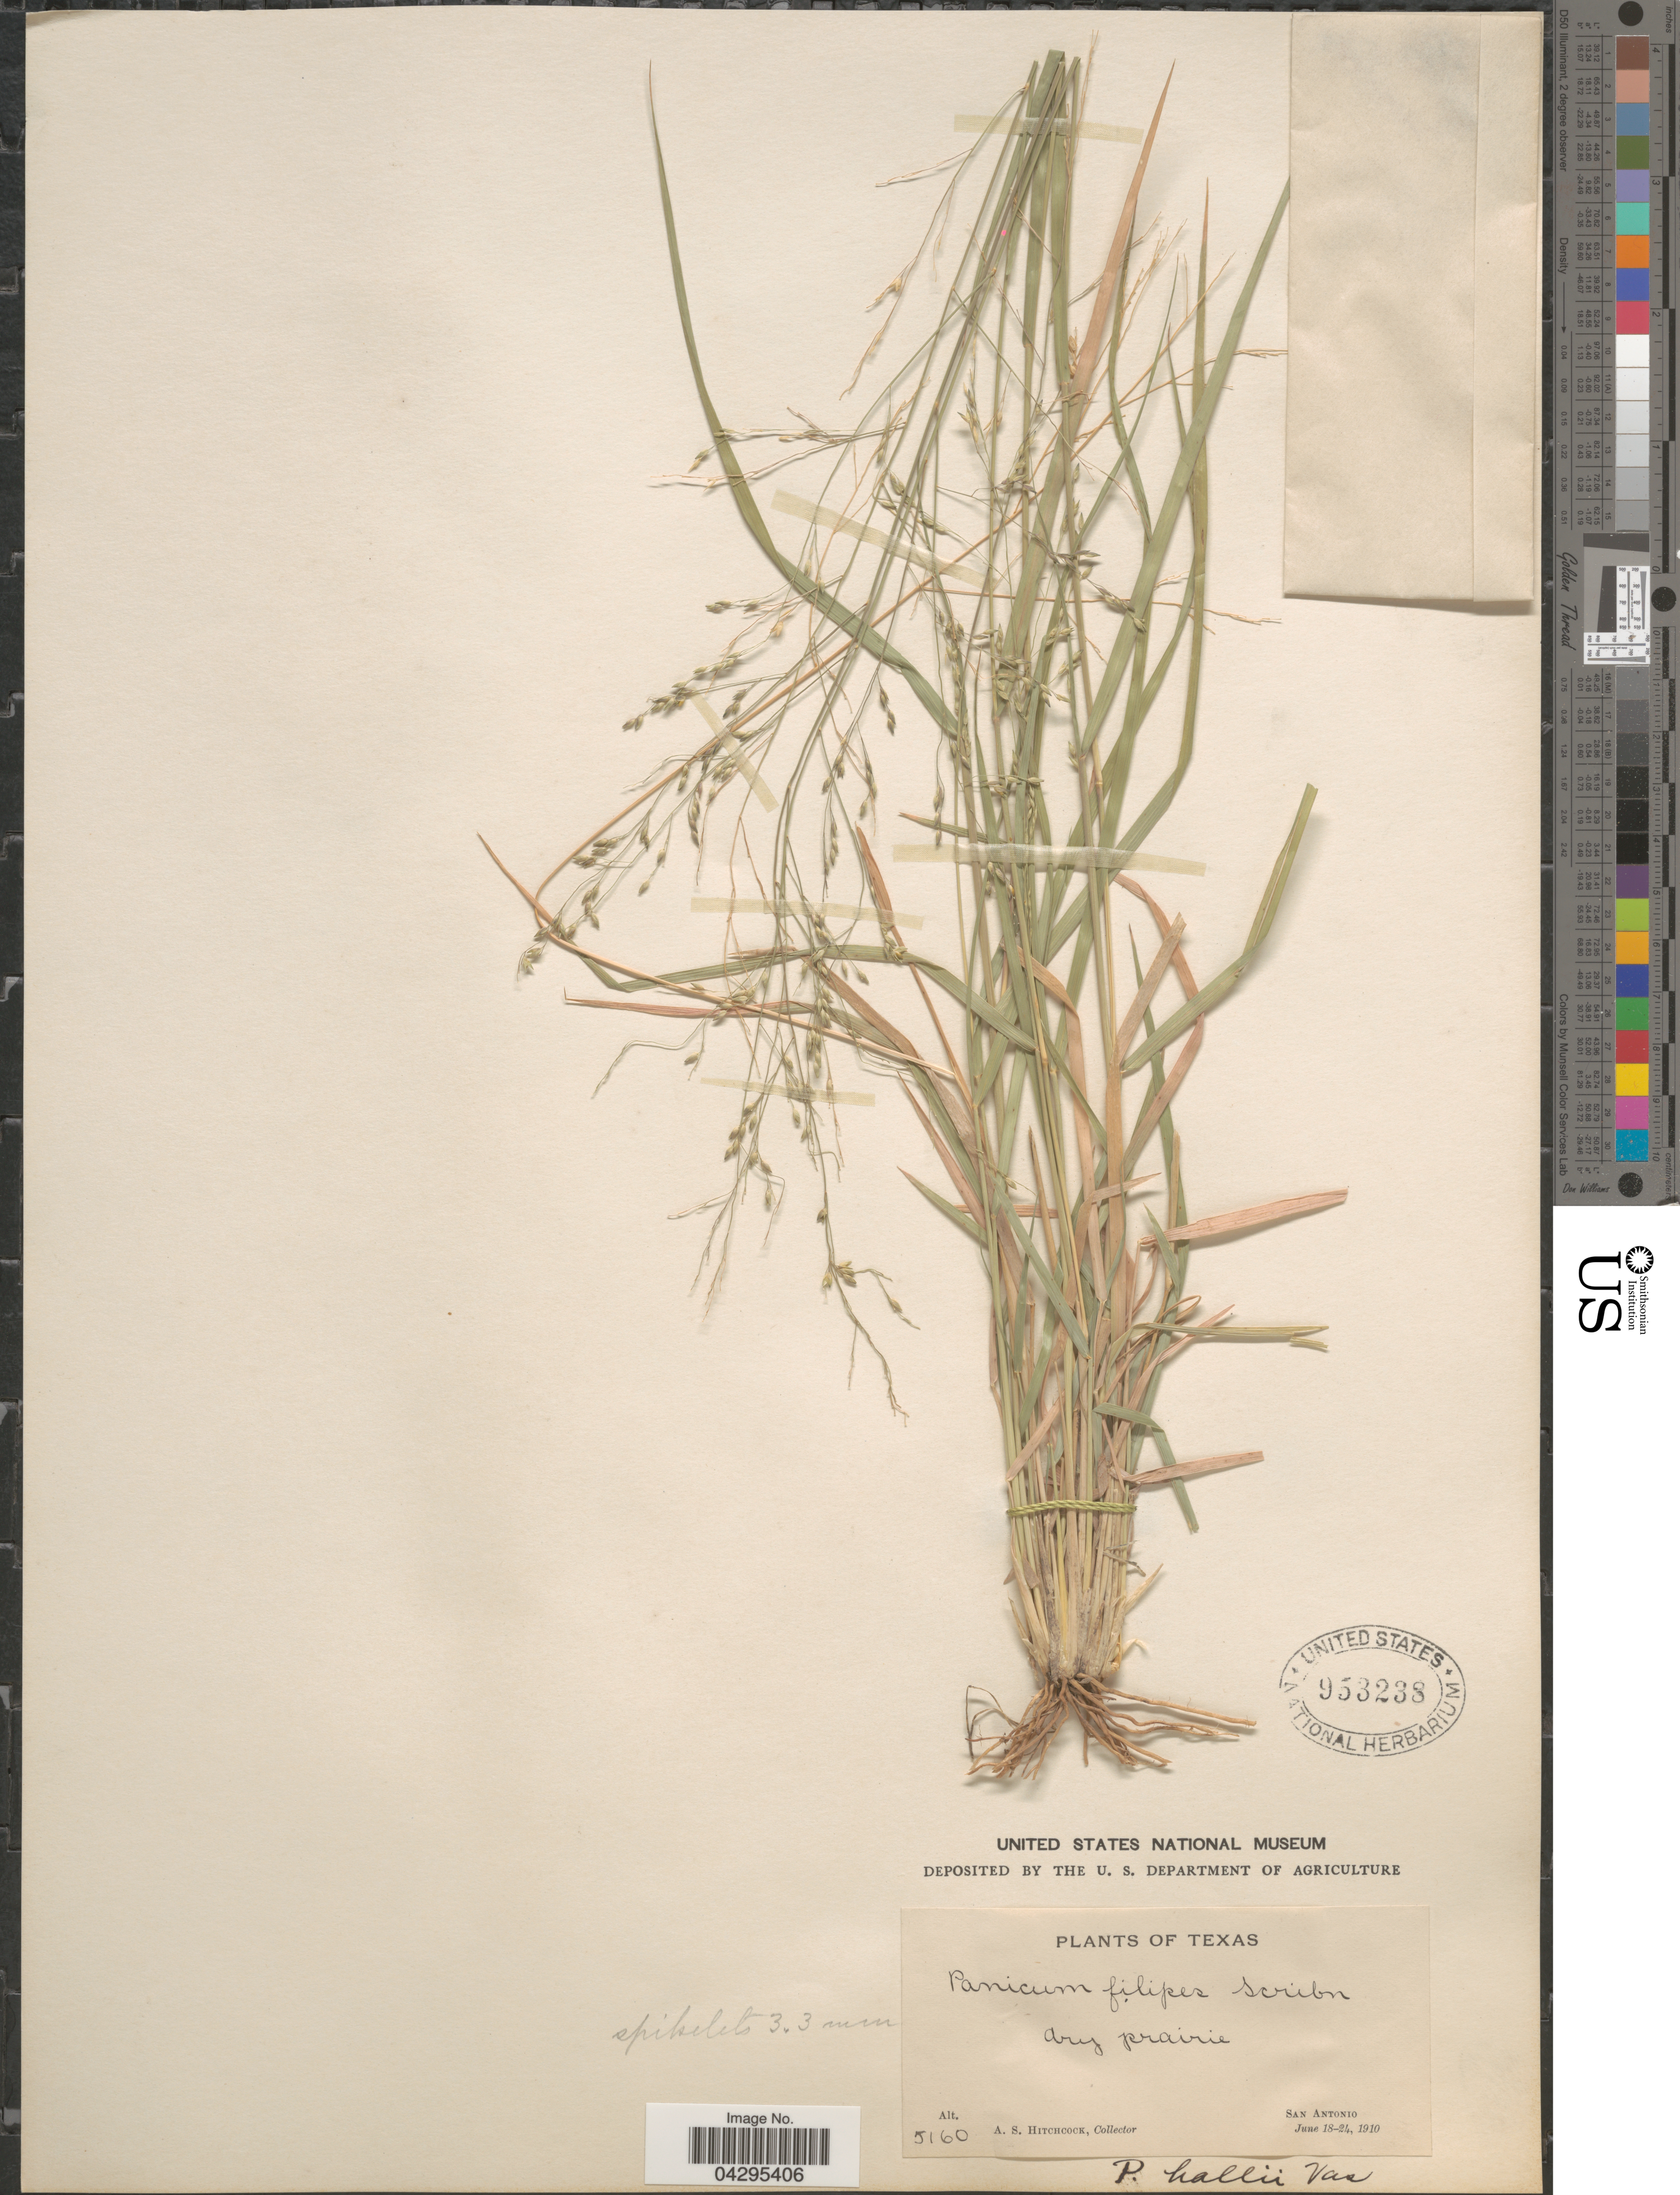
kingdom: Plantae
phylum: Tracheophyta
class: Liliopsida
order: Poales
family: Poaceae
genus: Panicum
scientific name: Panicum hallii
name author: Vasey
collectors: A. S. Hitchcock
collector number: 5160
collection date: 1910-06-18/1910-06-24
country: United States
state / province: Texas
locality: San Antonio.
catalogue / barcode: US 953238